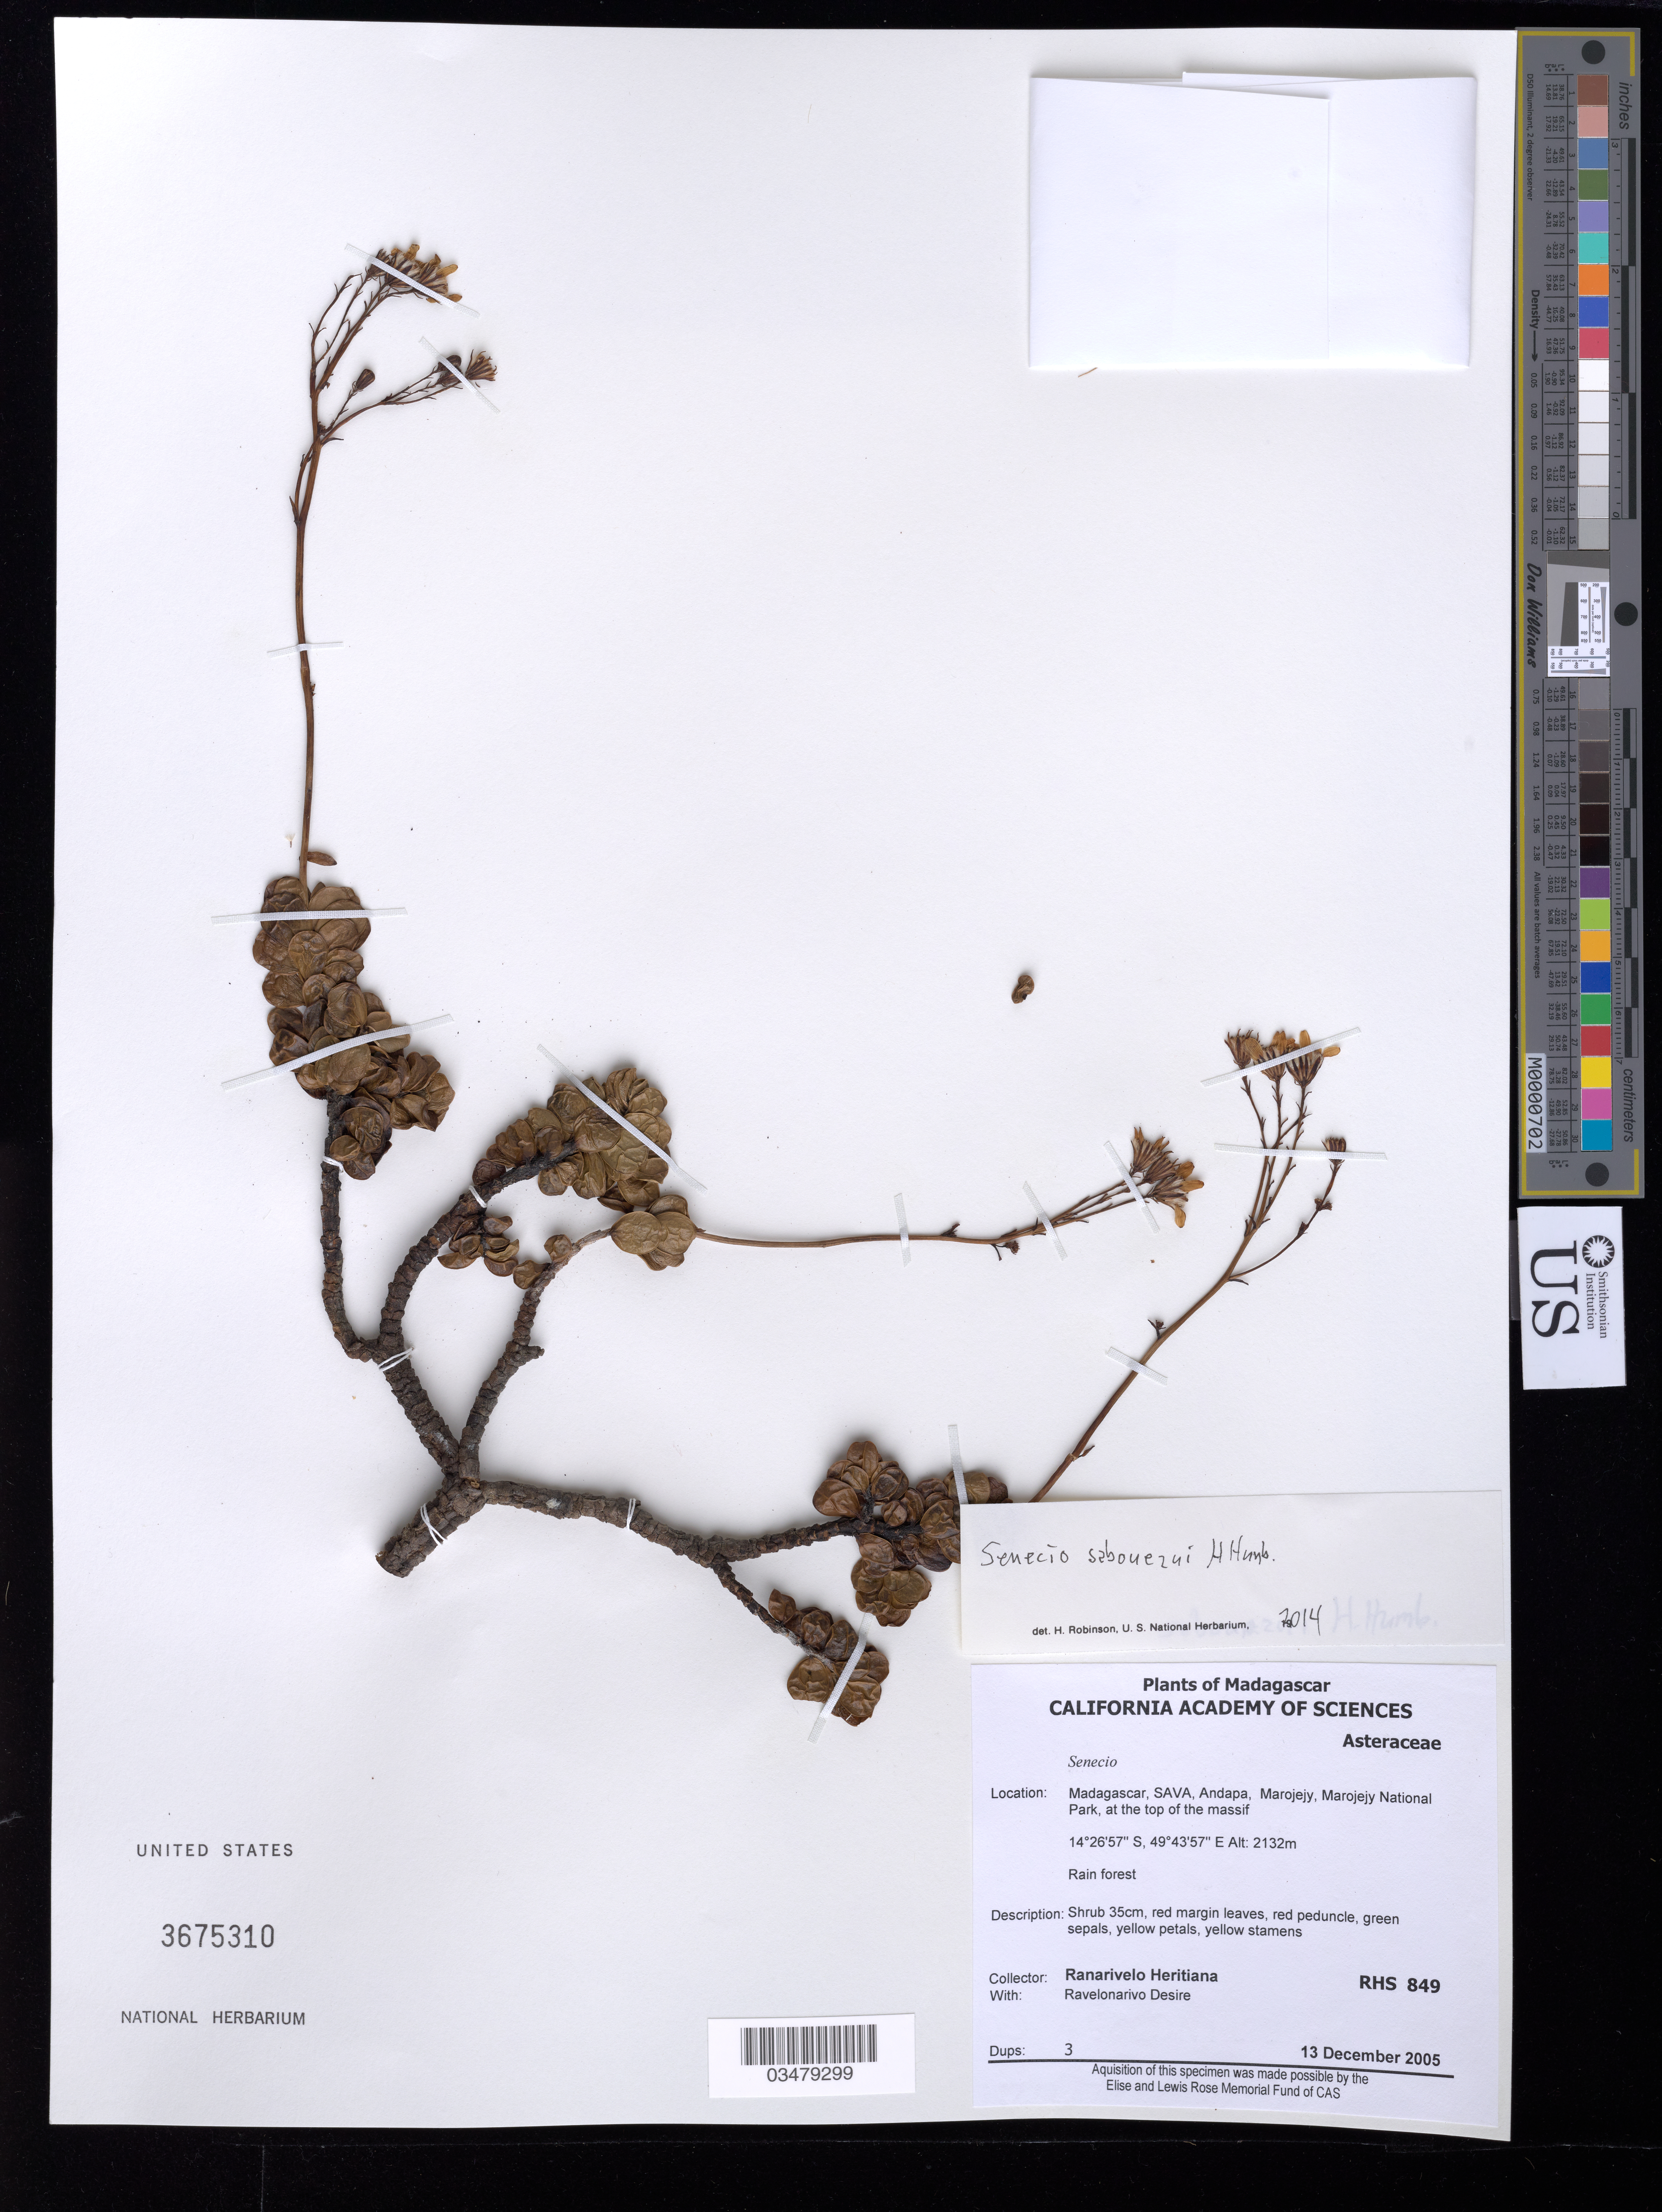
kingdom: Plantae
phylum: Tracheophyta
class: Magnoliopsida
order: Asterales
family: Asteraceae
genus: Senecio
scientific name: Senecio saboureaui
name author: Humb.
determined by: Robinson, Harold E., (US)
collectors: R. Heritiana & D. Ravelonarivo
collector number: RHS 849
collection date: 2005-12-13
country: Madagascar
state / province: Sava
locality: Andapa, Marojejy, Marojejy National Park, at the top of the massif.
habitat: Rain forest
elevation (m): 2132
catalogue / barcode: US 3675310